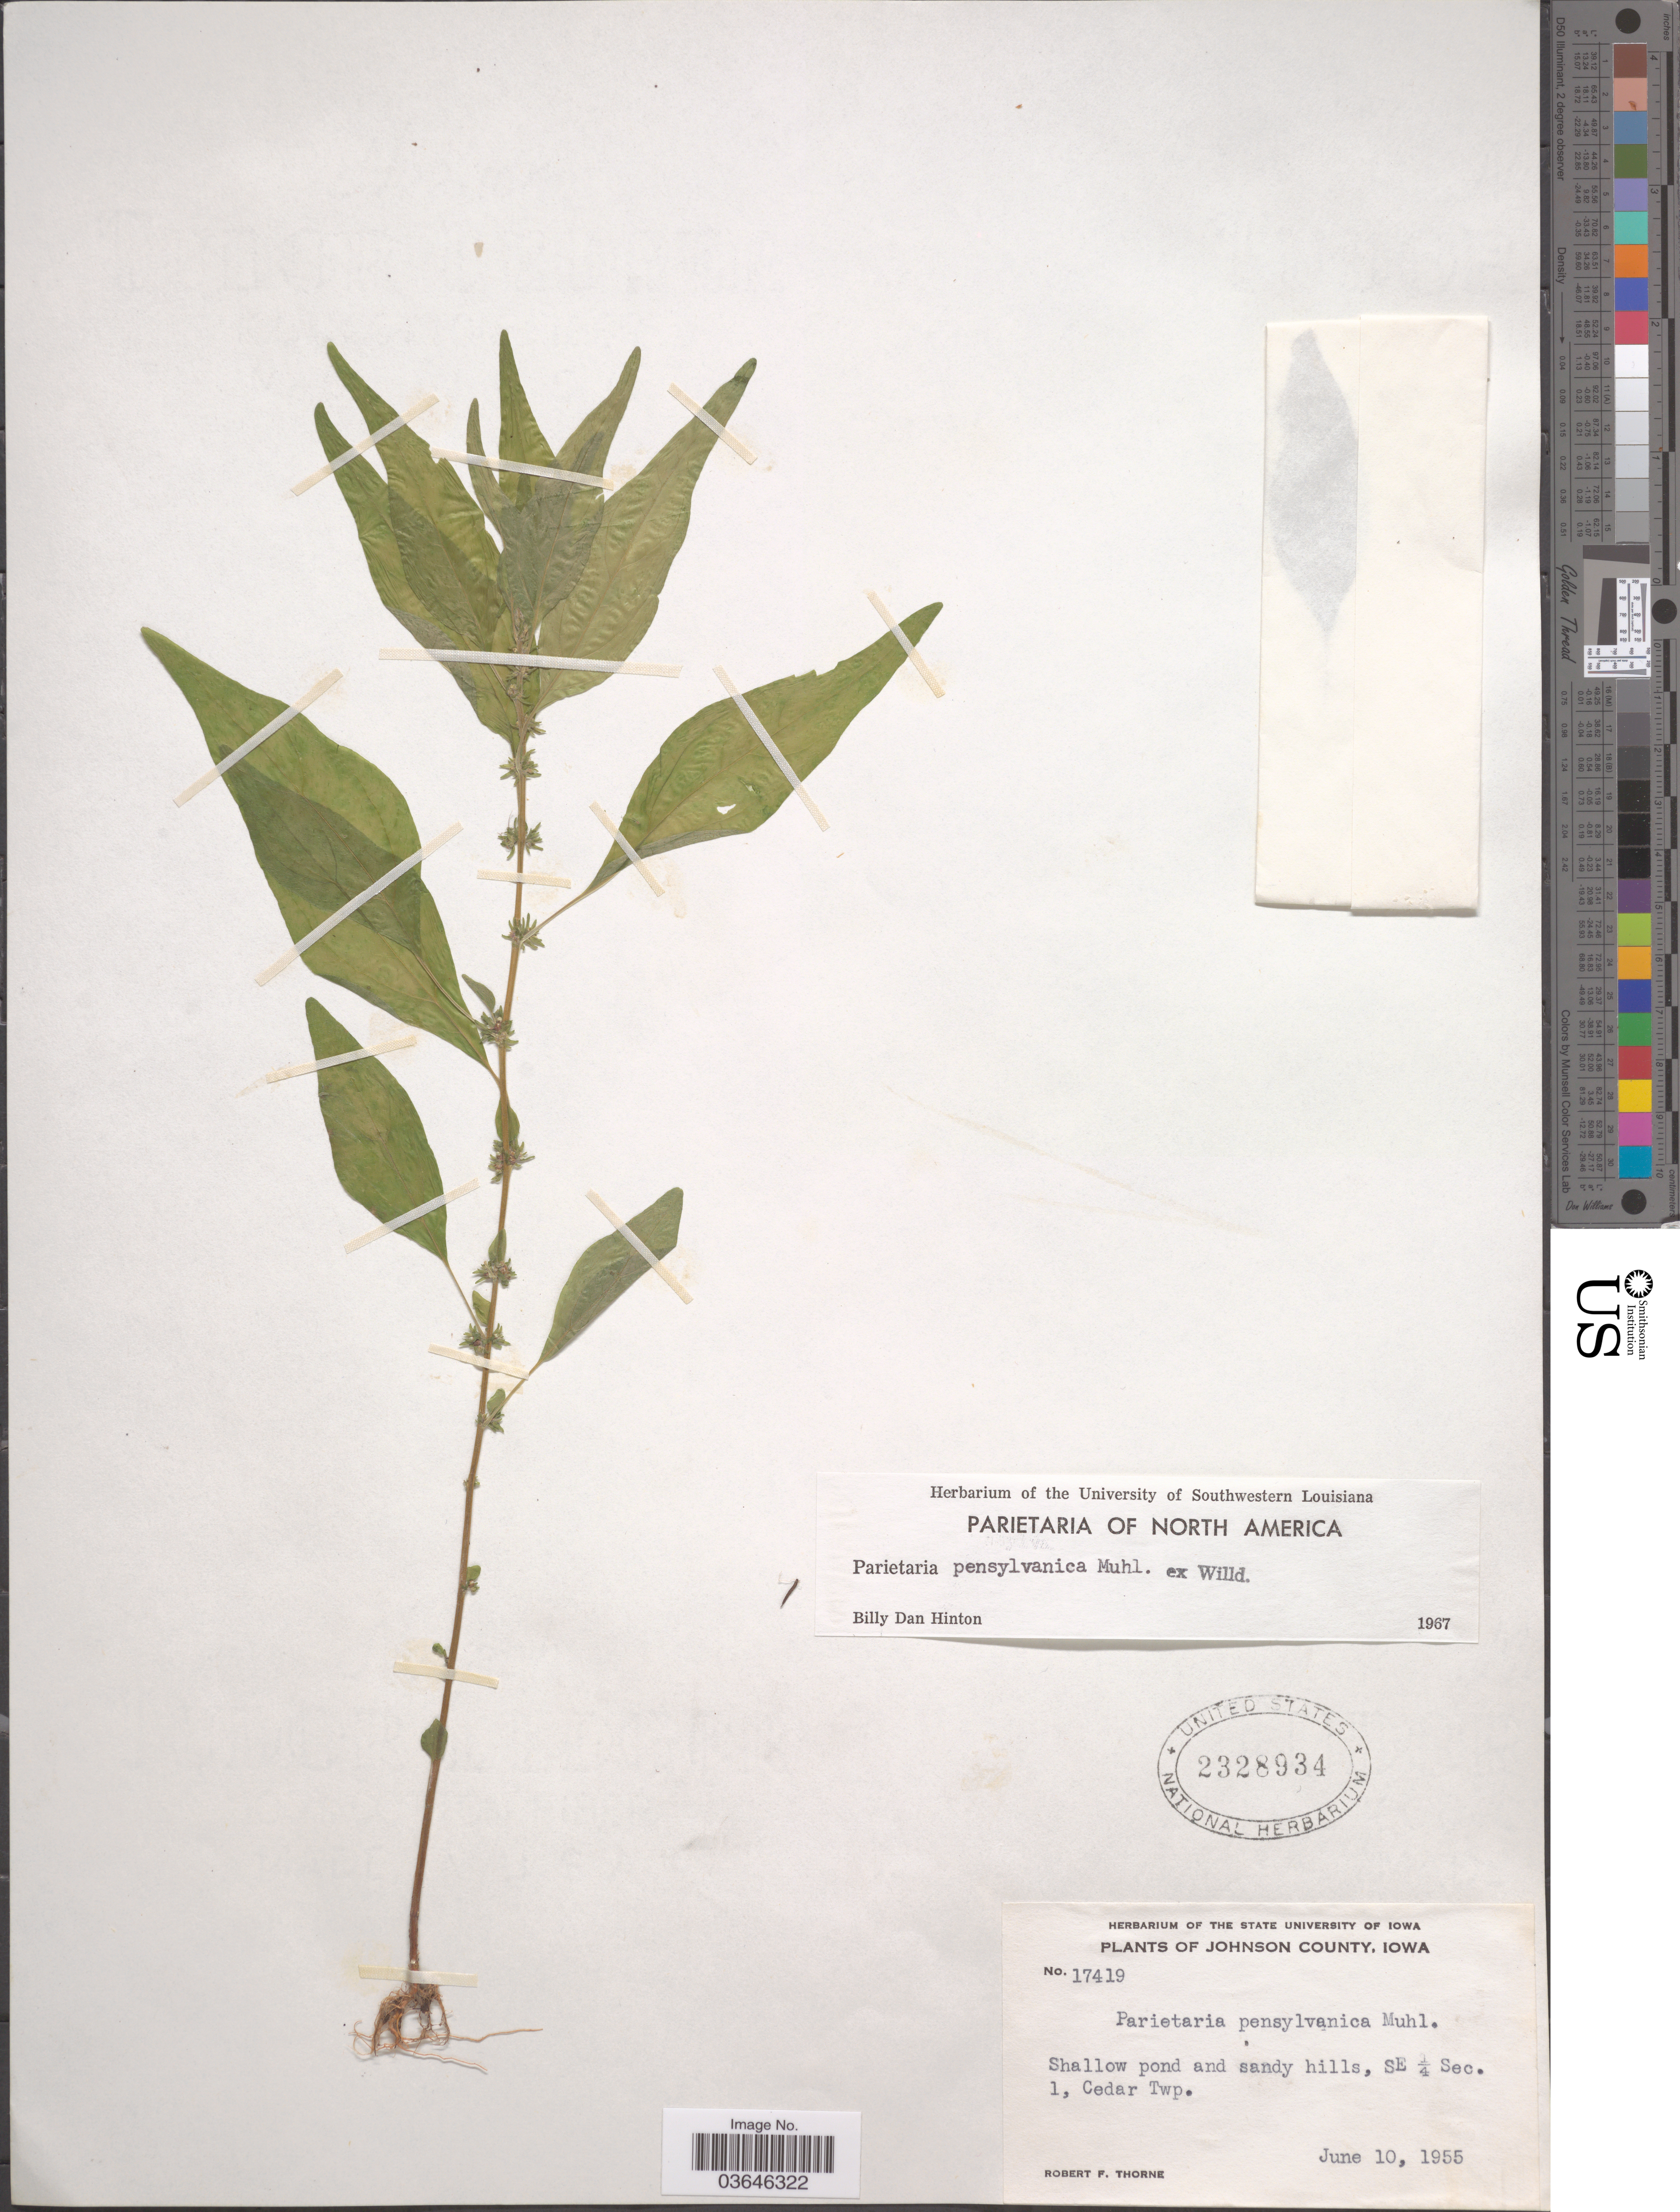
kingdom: Plantae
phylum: Tracheophyta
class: Magnoliopsida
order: Rosales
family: Urticaceae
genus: Parietaria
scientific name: Parietaria pensylvanica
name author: Muhl. ex Willd.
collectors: R. F. Thorne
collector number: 17419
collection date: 1955-06-10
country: United States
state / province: Iowa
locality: Johnson County. SE ¼ Sec. 1, Cedar Twp.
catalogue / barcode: US 2328934